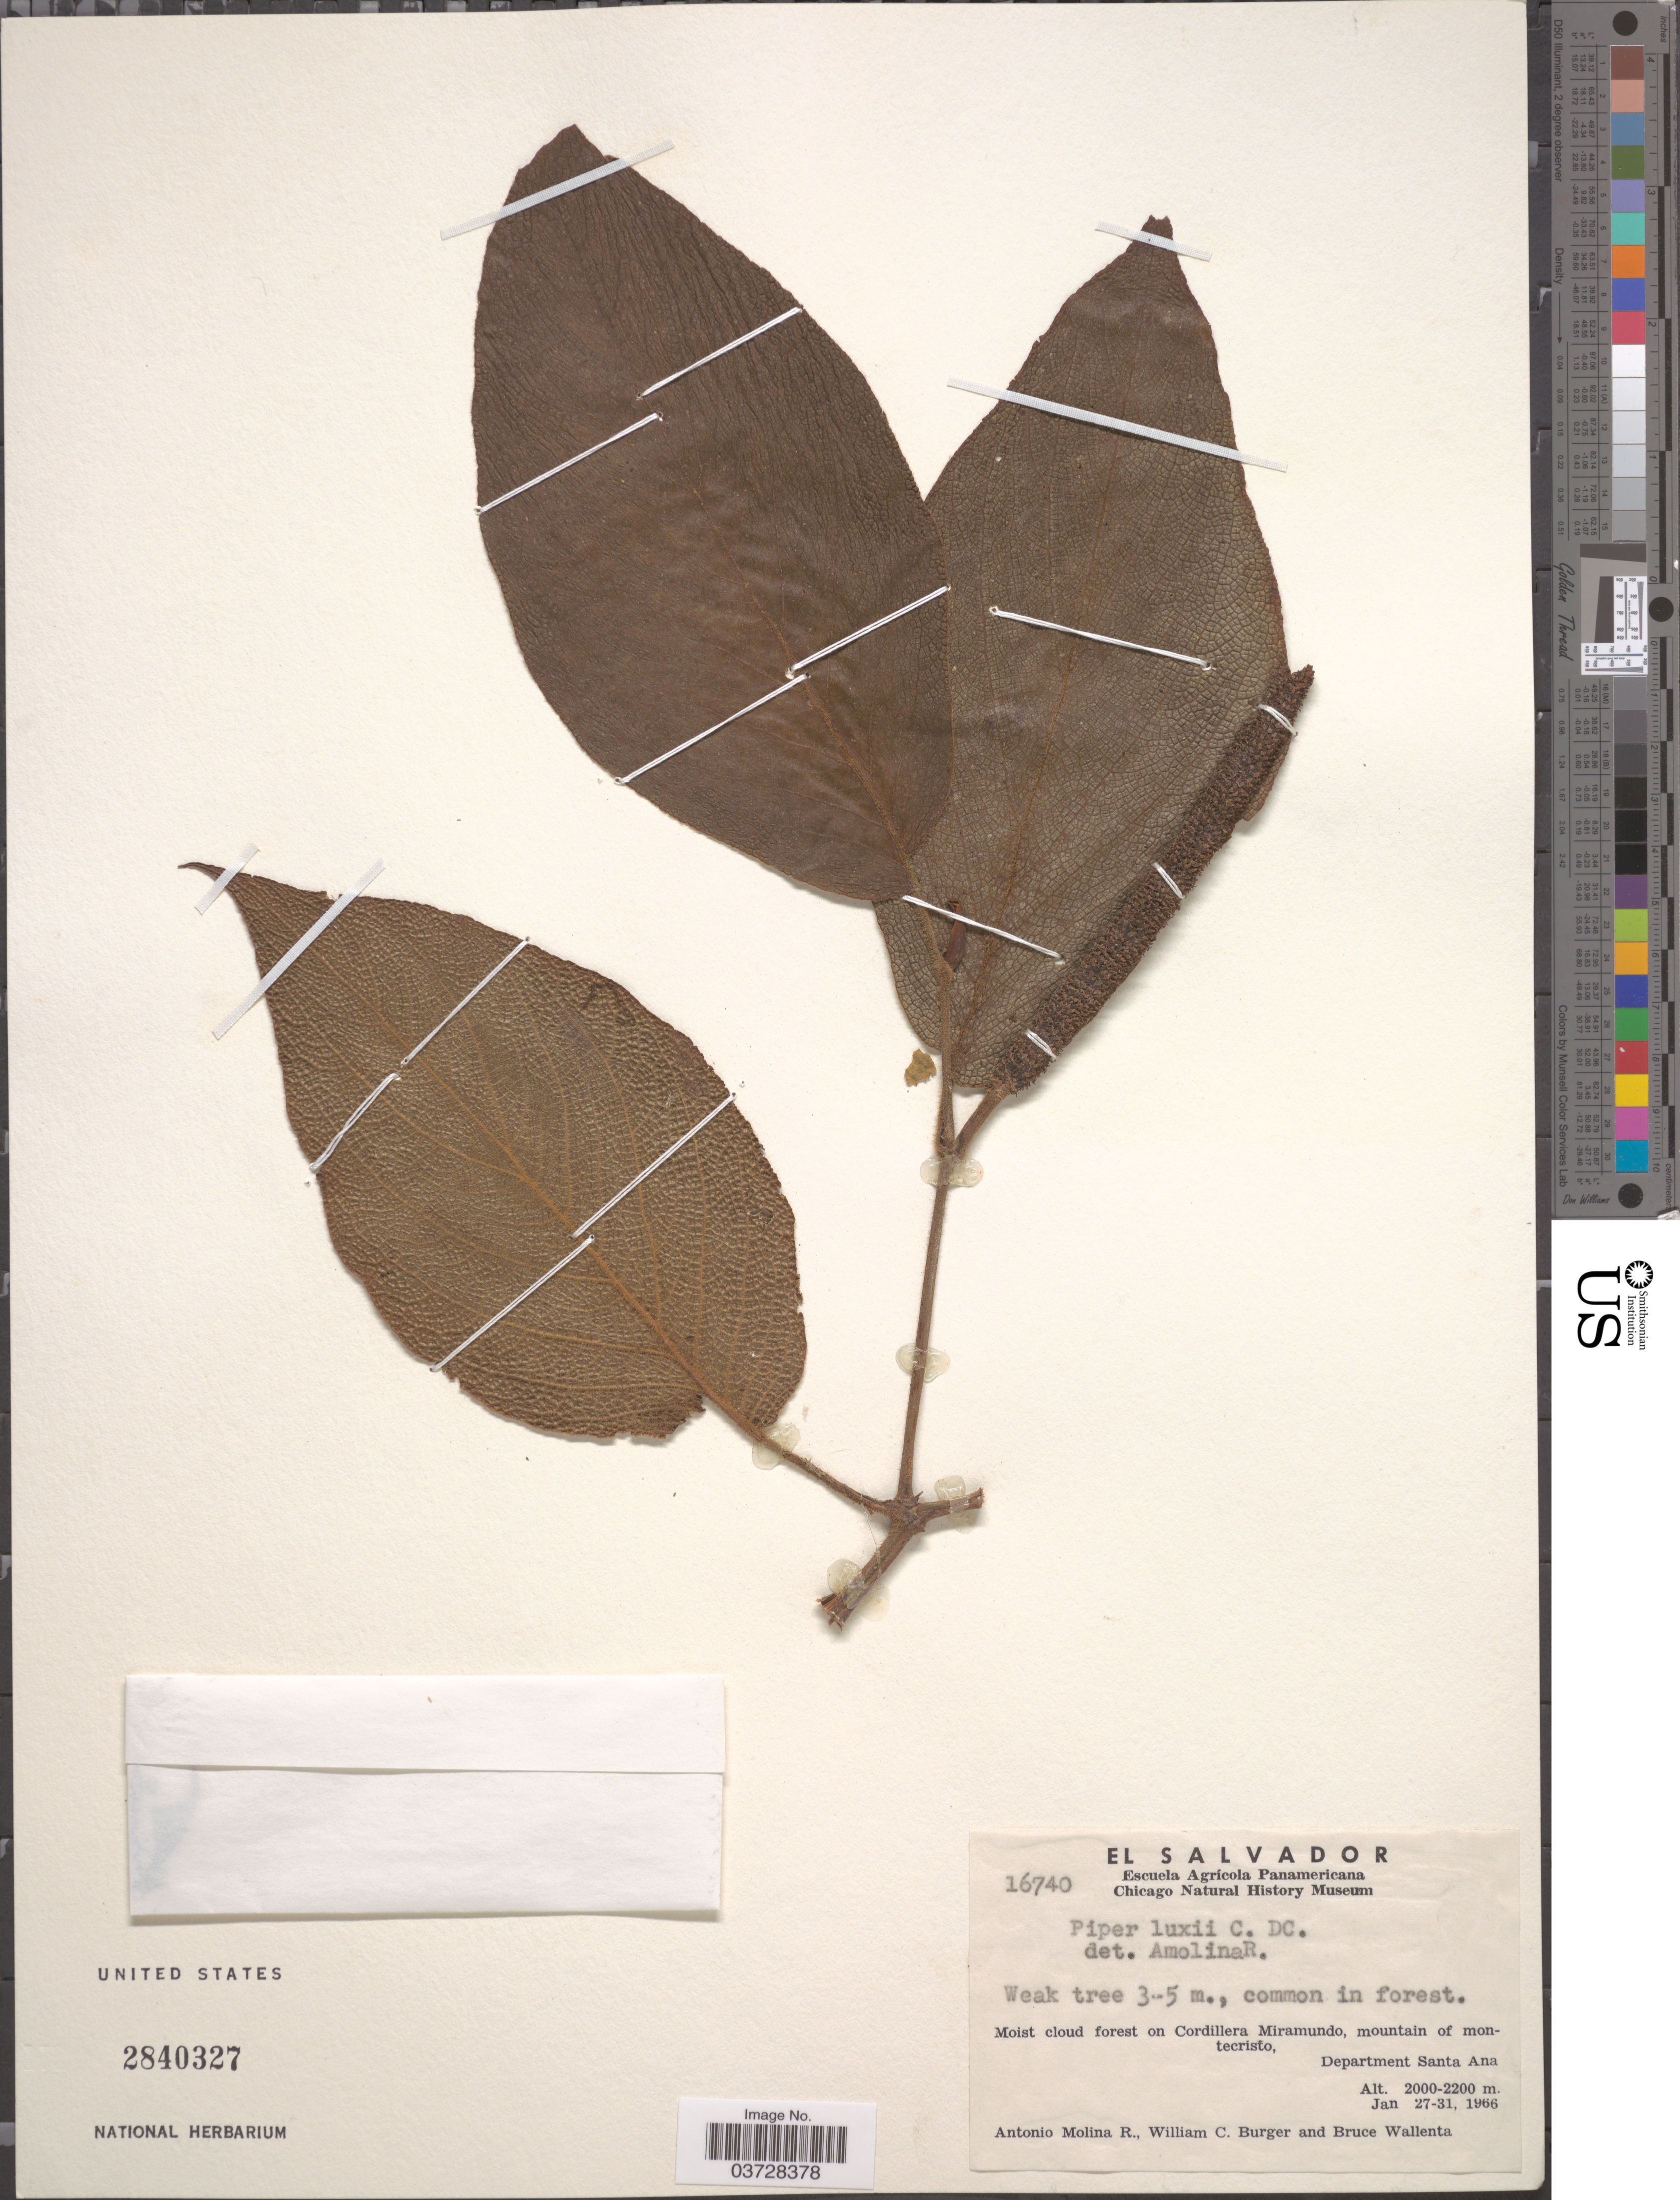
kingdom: Plantae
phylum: Tracheophyta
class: Magnoliopsida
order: Piperales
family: Piperaceae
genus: Piper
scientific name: Piper luxii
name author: C. DC.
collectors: A. Molina R., W. Burger & B. Wallenta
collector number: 16740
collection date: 1966-01-27/1966-01-31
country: El Salvador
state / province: Santa Ana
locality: Cordillera Miramundo, mountain of montecristo, Department Santa Ana.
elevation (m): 2000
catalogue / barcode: US 2840327